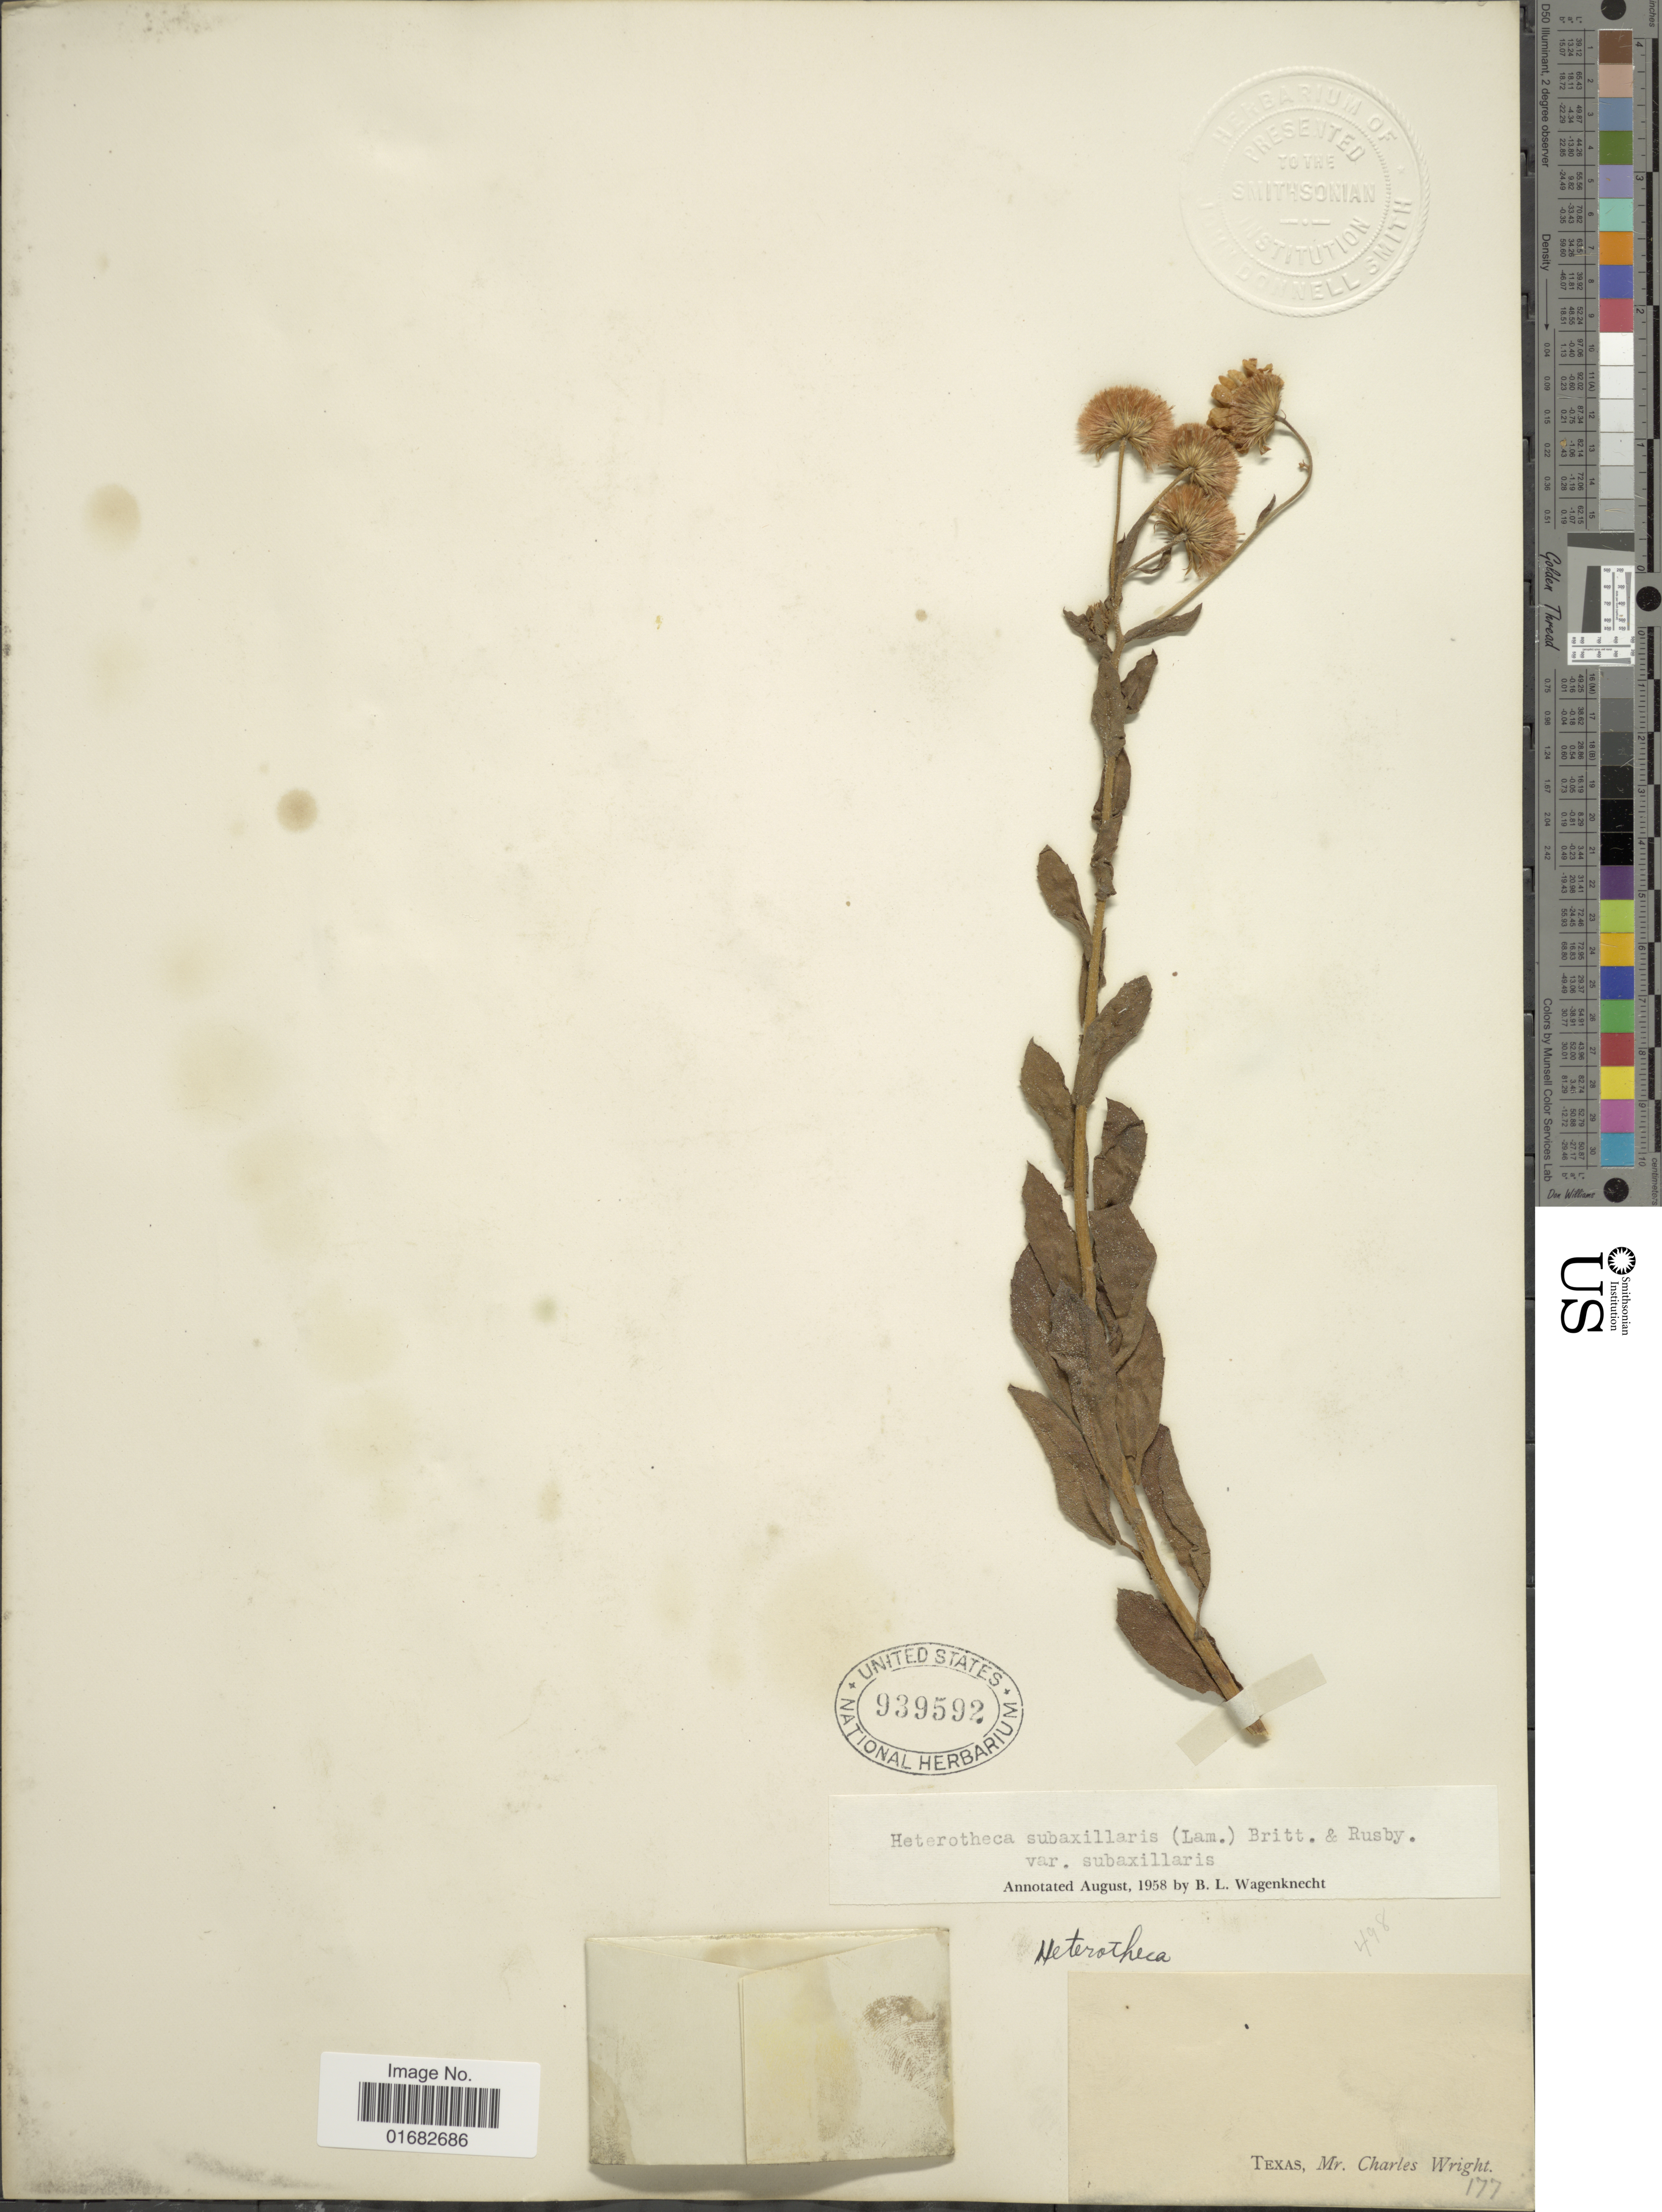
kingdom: Plantae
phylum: Tracheophyta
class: Magnoliopsida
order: Asterales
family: Asteraceae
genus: Heterotheca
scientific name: Heterotheca subaxillaris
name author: (Lam.) Britton & Rusby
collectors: C. Wright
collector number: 177?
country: United States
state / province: Texas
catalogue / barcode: US 939592